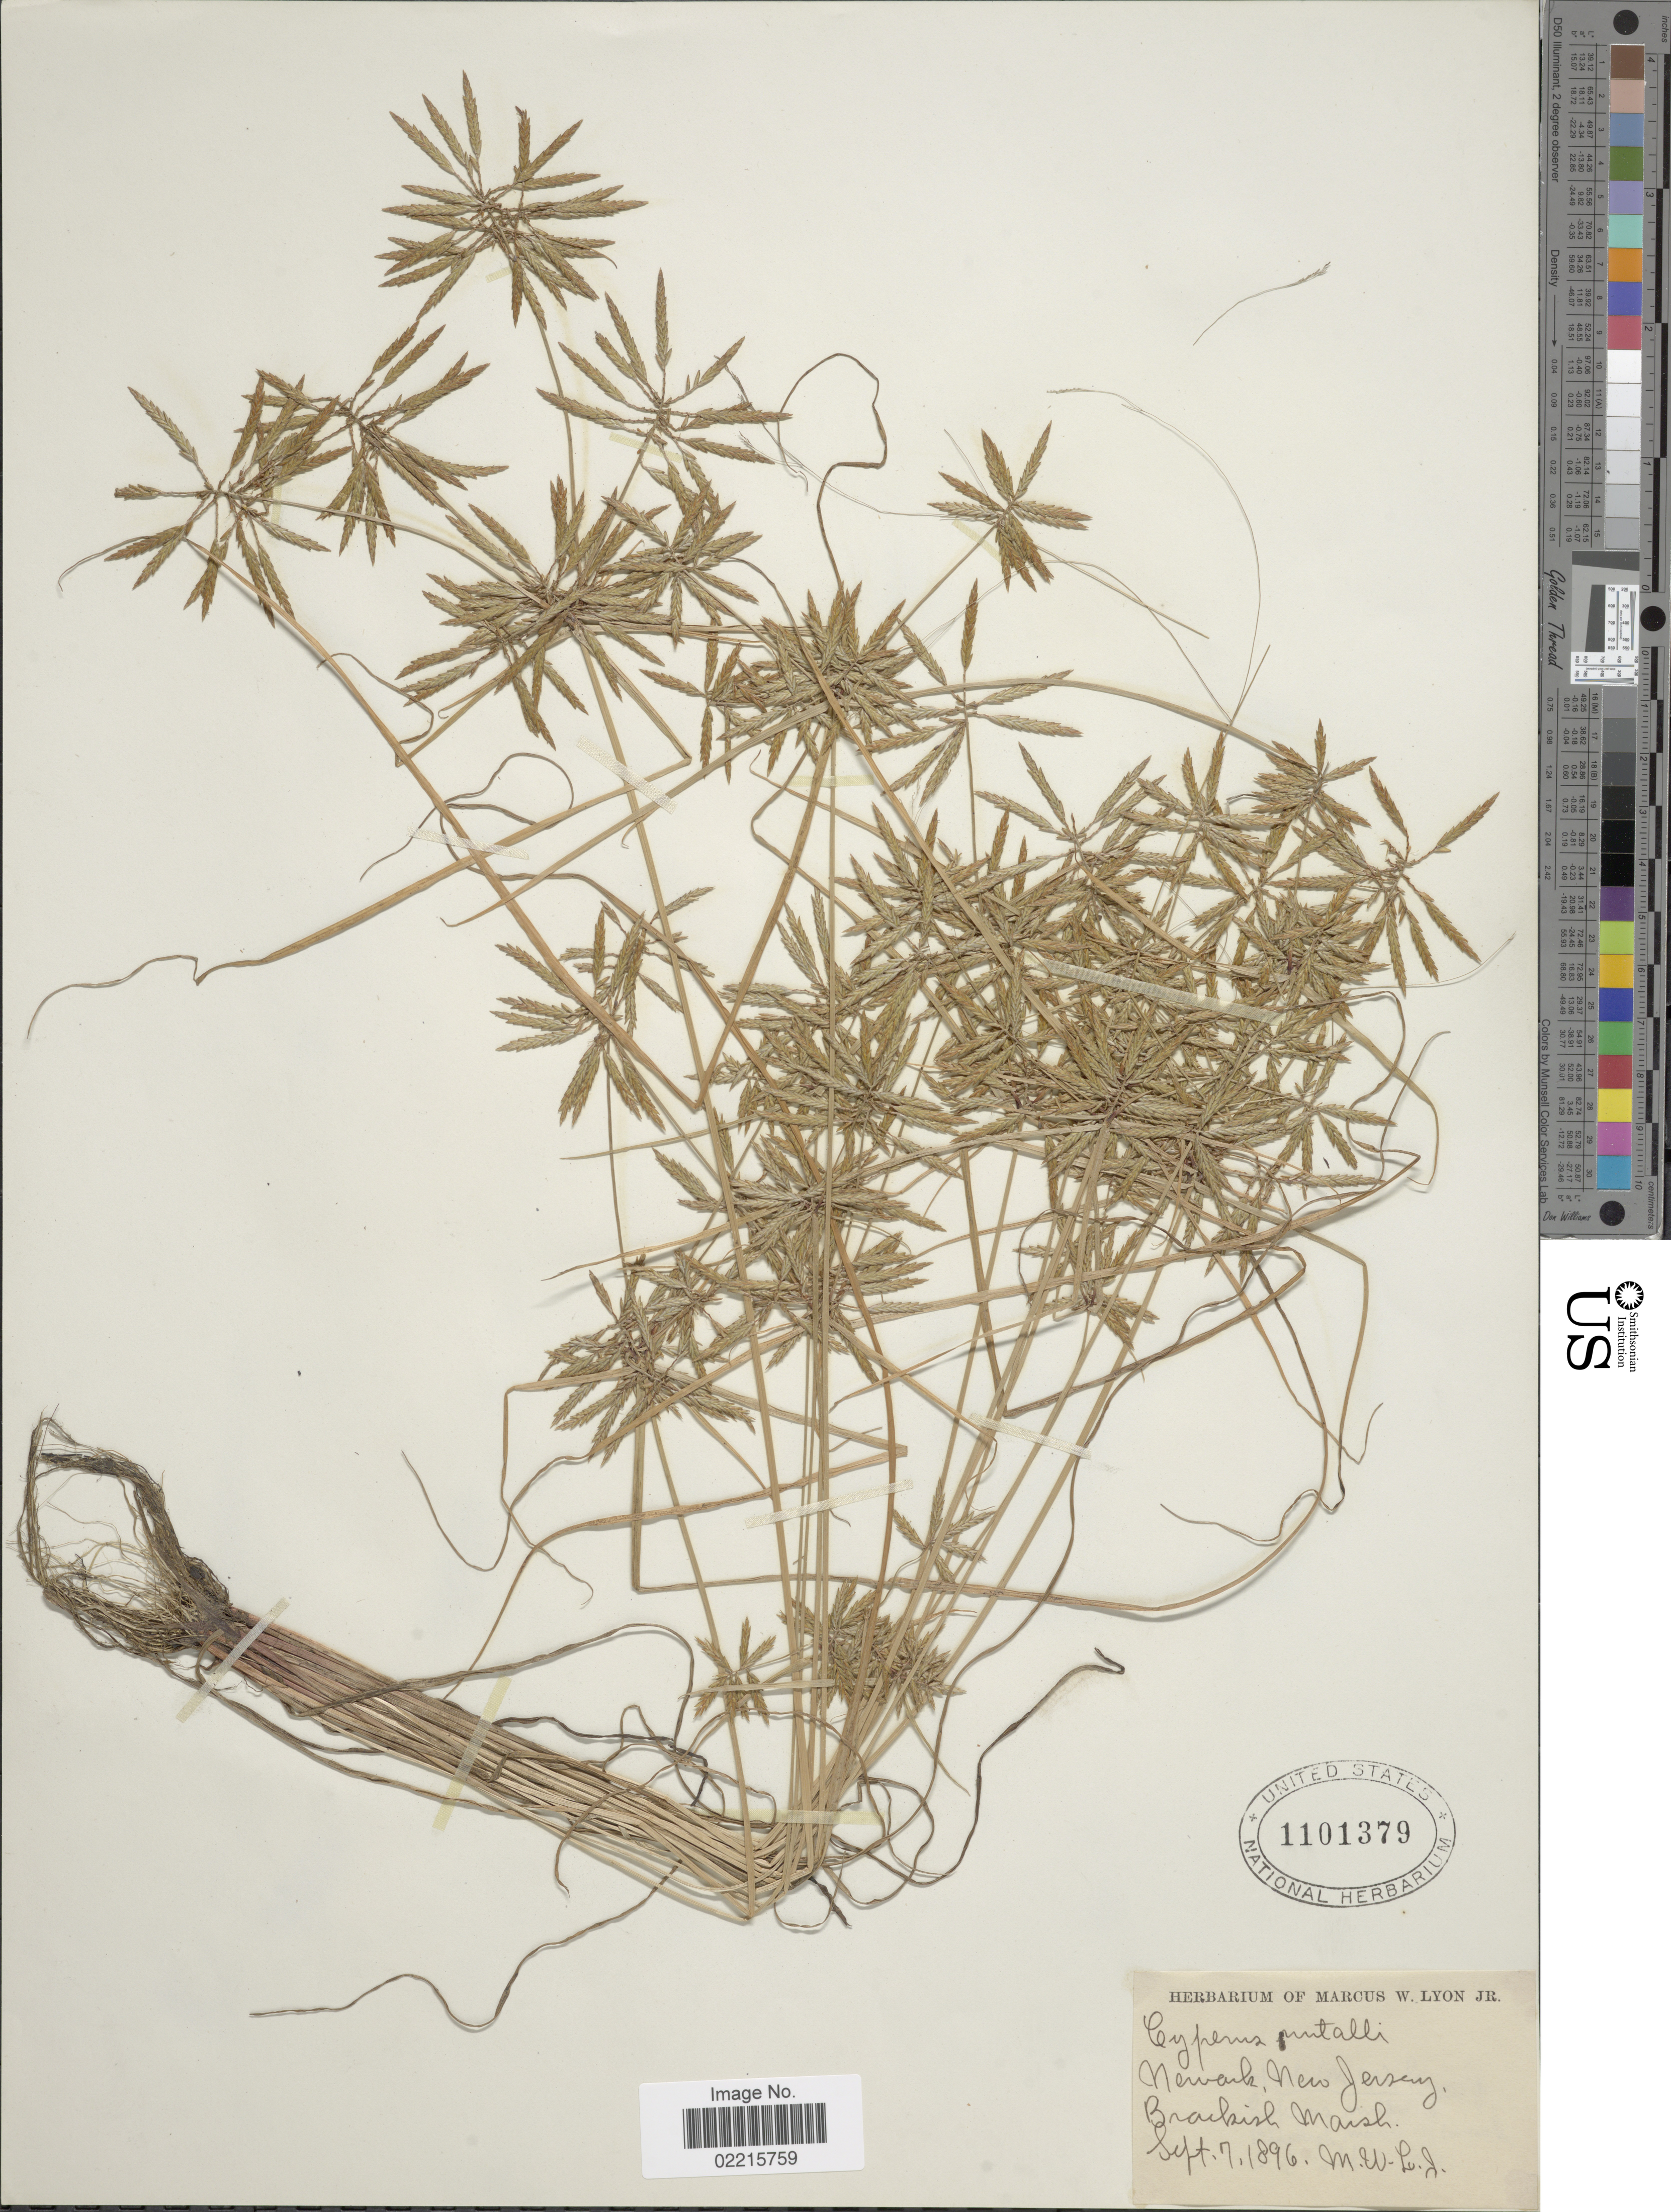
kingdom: Plantae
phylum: Tracheophyta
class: Liliopsida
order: Poales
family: Cyperaceae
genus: Cyperus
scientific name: Cyperus filicinus Vahl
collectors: M. Lyon Jr.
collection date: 1896-09-07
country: United States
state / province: New Jersey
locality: Newark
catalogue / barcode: US 1101379